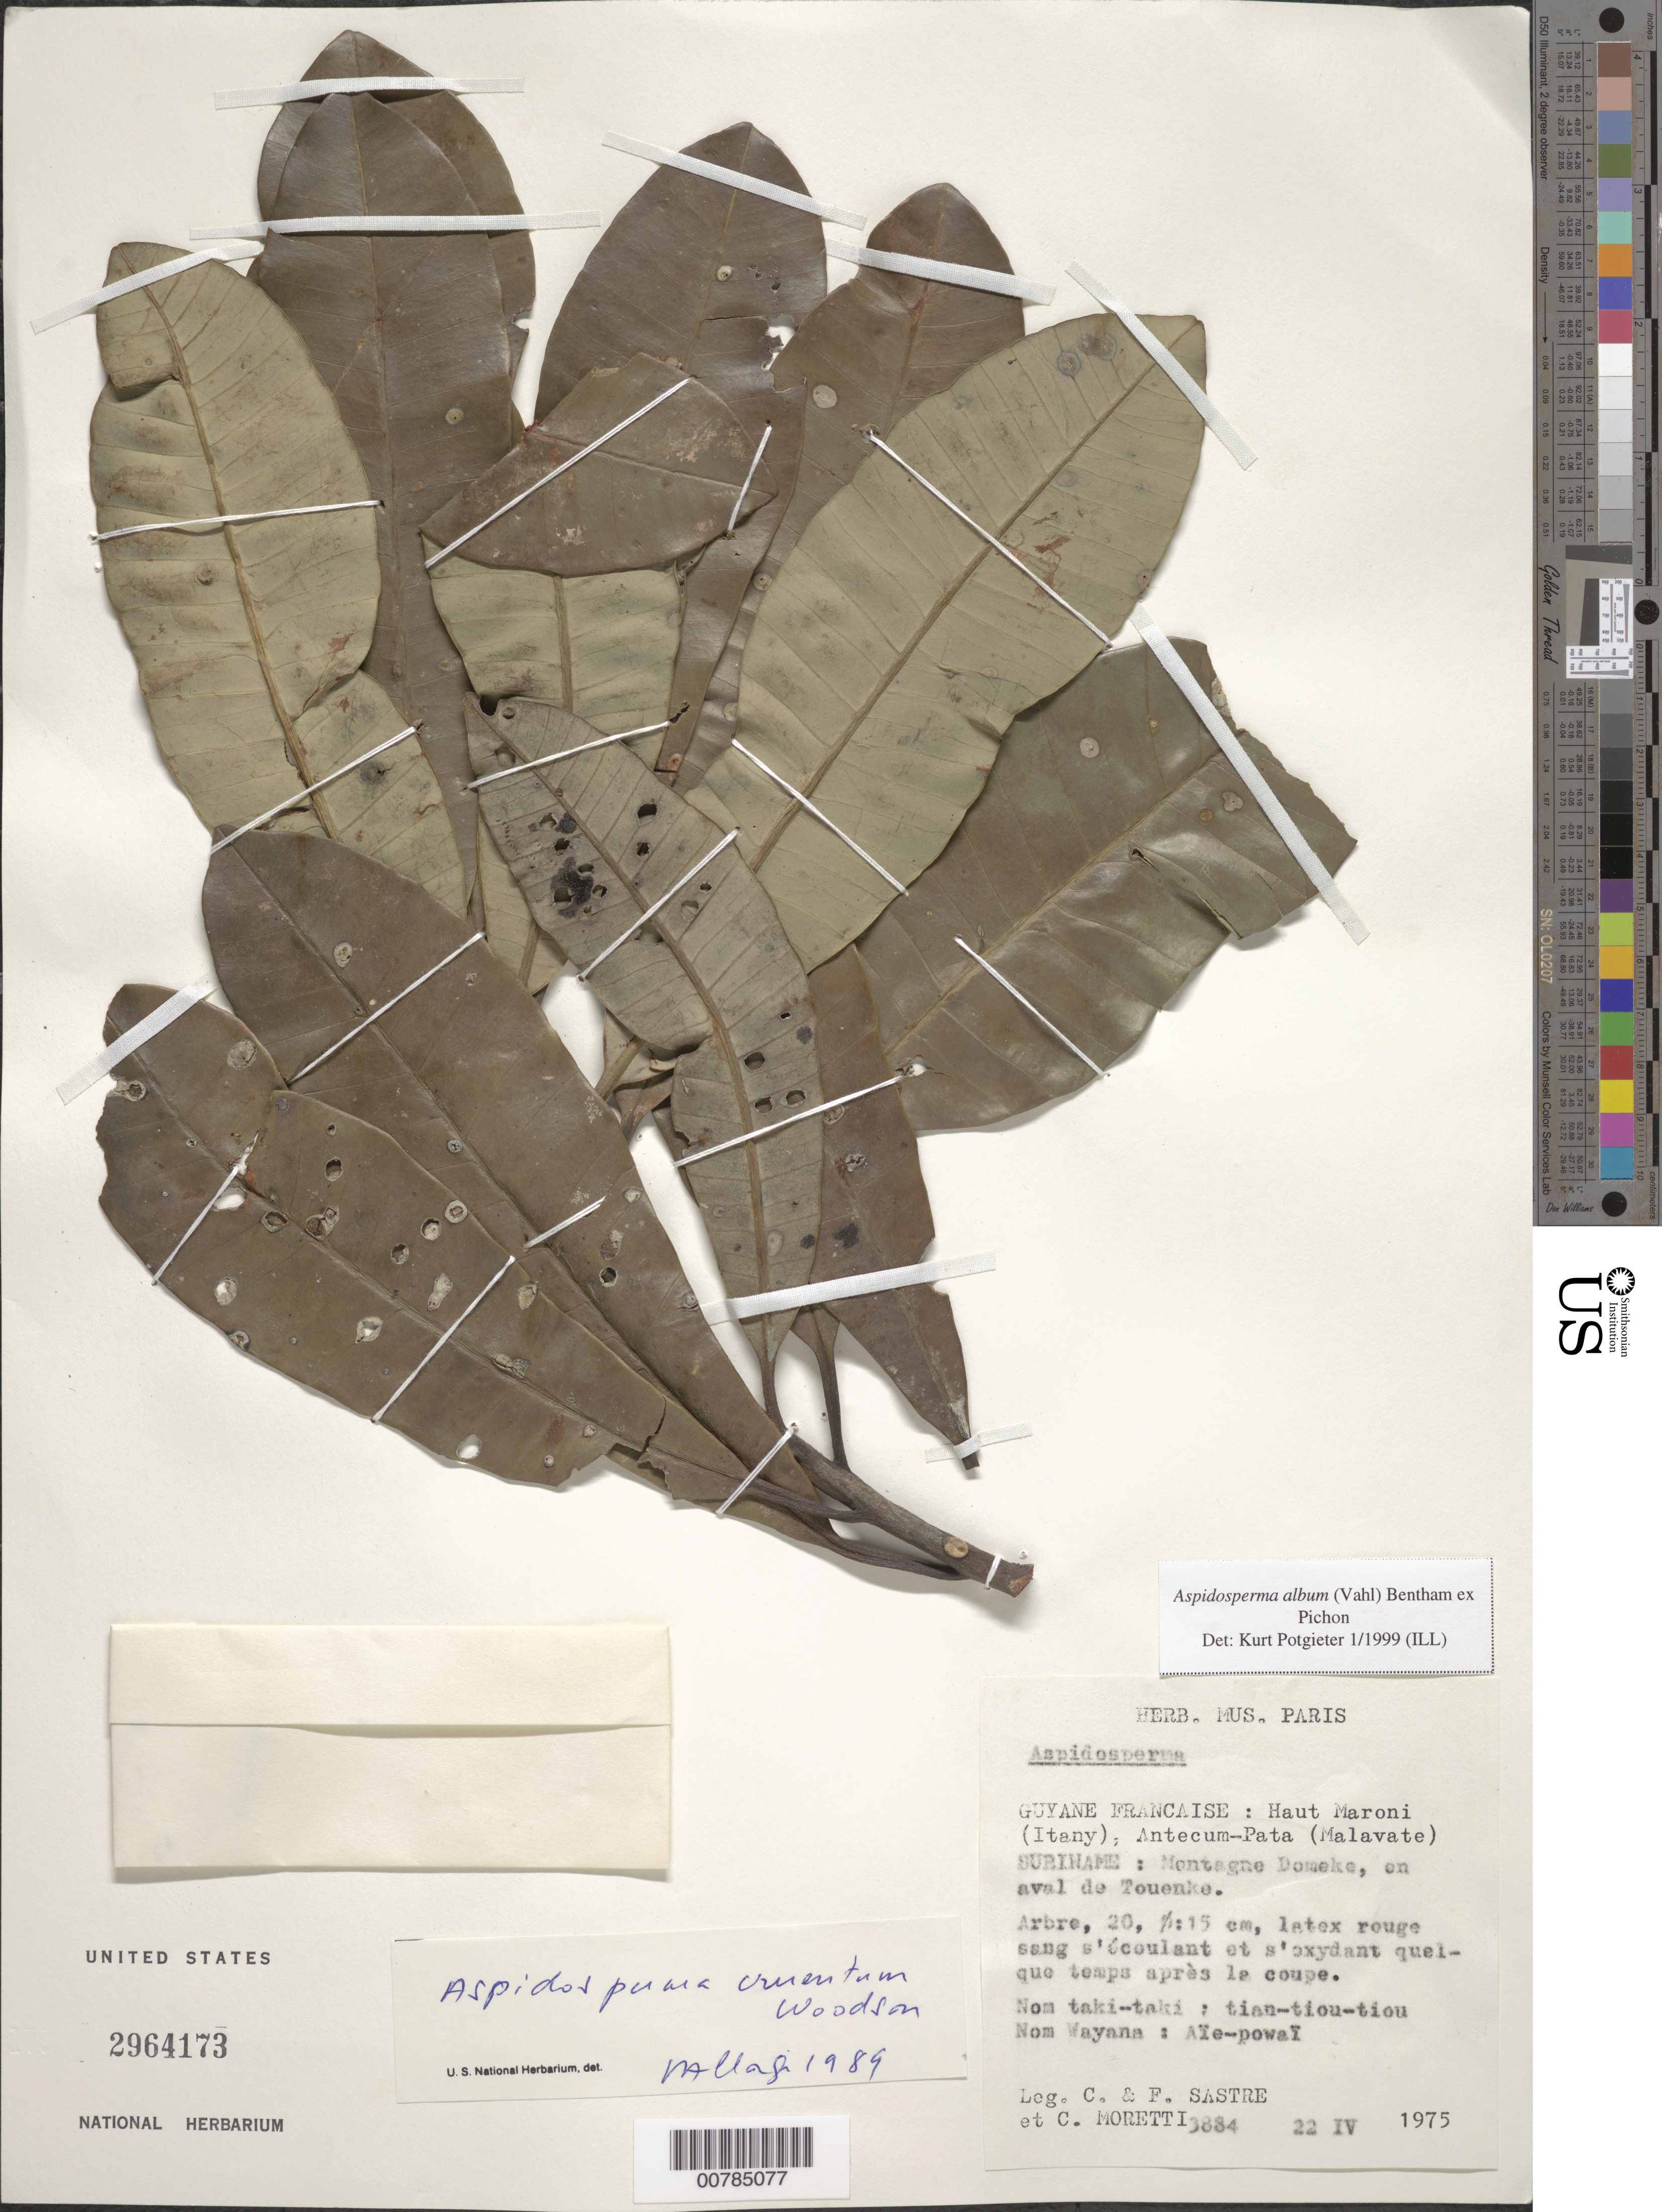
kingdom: Plantae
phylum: Tracheophyta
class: Magnoliopsida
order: Gentianales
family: Apocynaceae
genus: Aspidosperma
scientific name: Aspidosperma album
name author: (Vahl) Benoist ex Pichon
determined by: Potgieter, K.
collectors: C. H. L. Sastre, F. Sastre & C. Moretti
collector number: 3884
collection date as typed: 22-Apr-75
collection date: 1975-04-22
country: Suriname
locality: Lawa R., montagne Domeke, aval de Touenke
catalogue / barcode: US 2964173